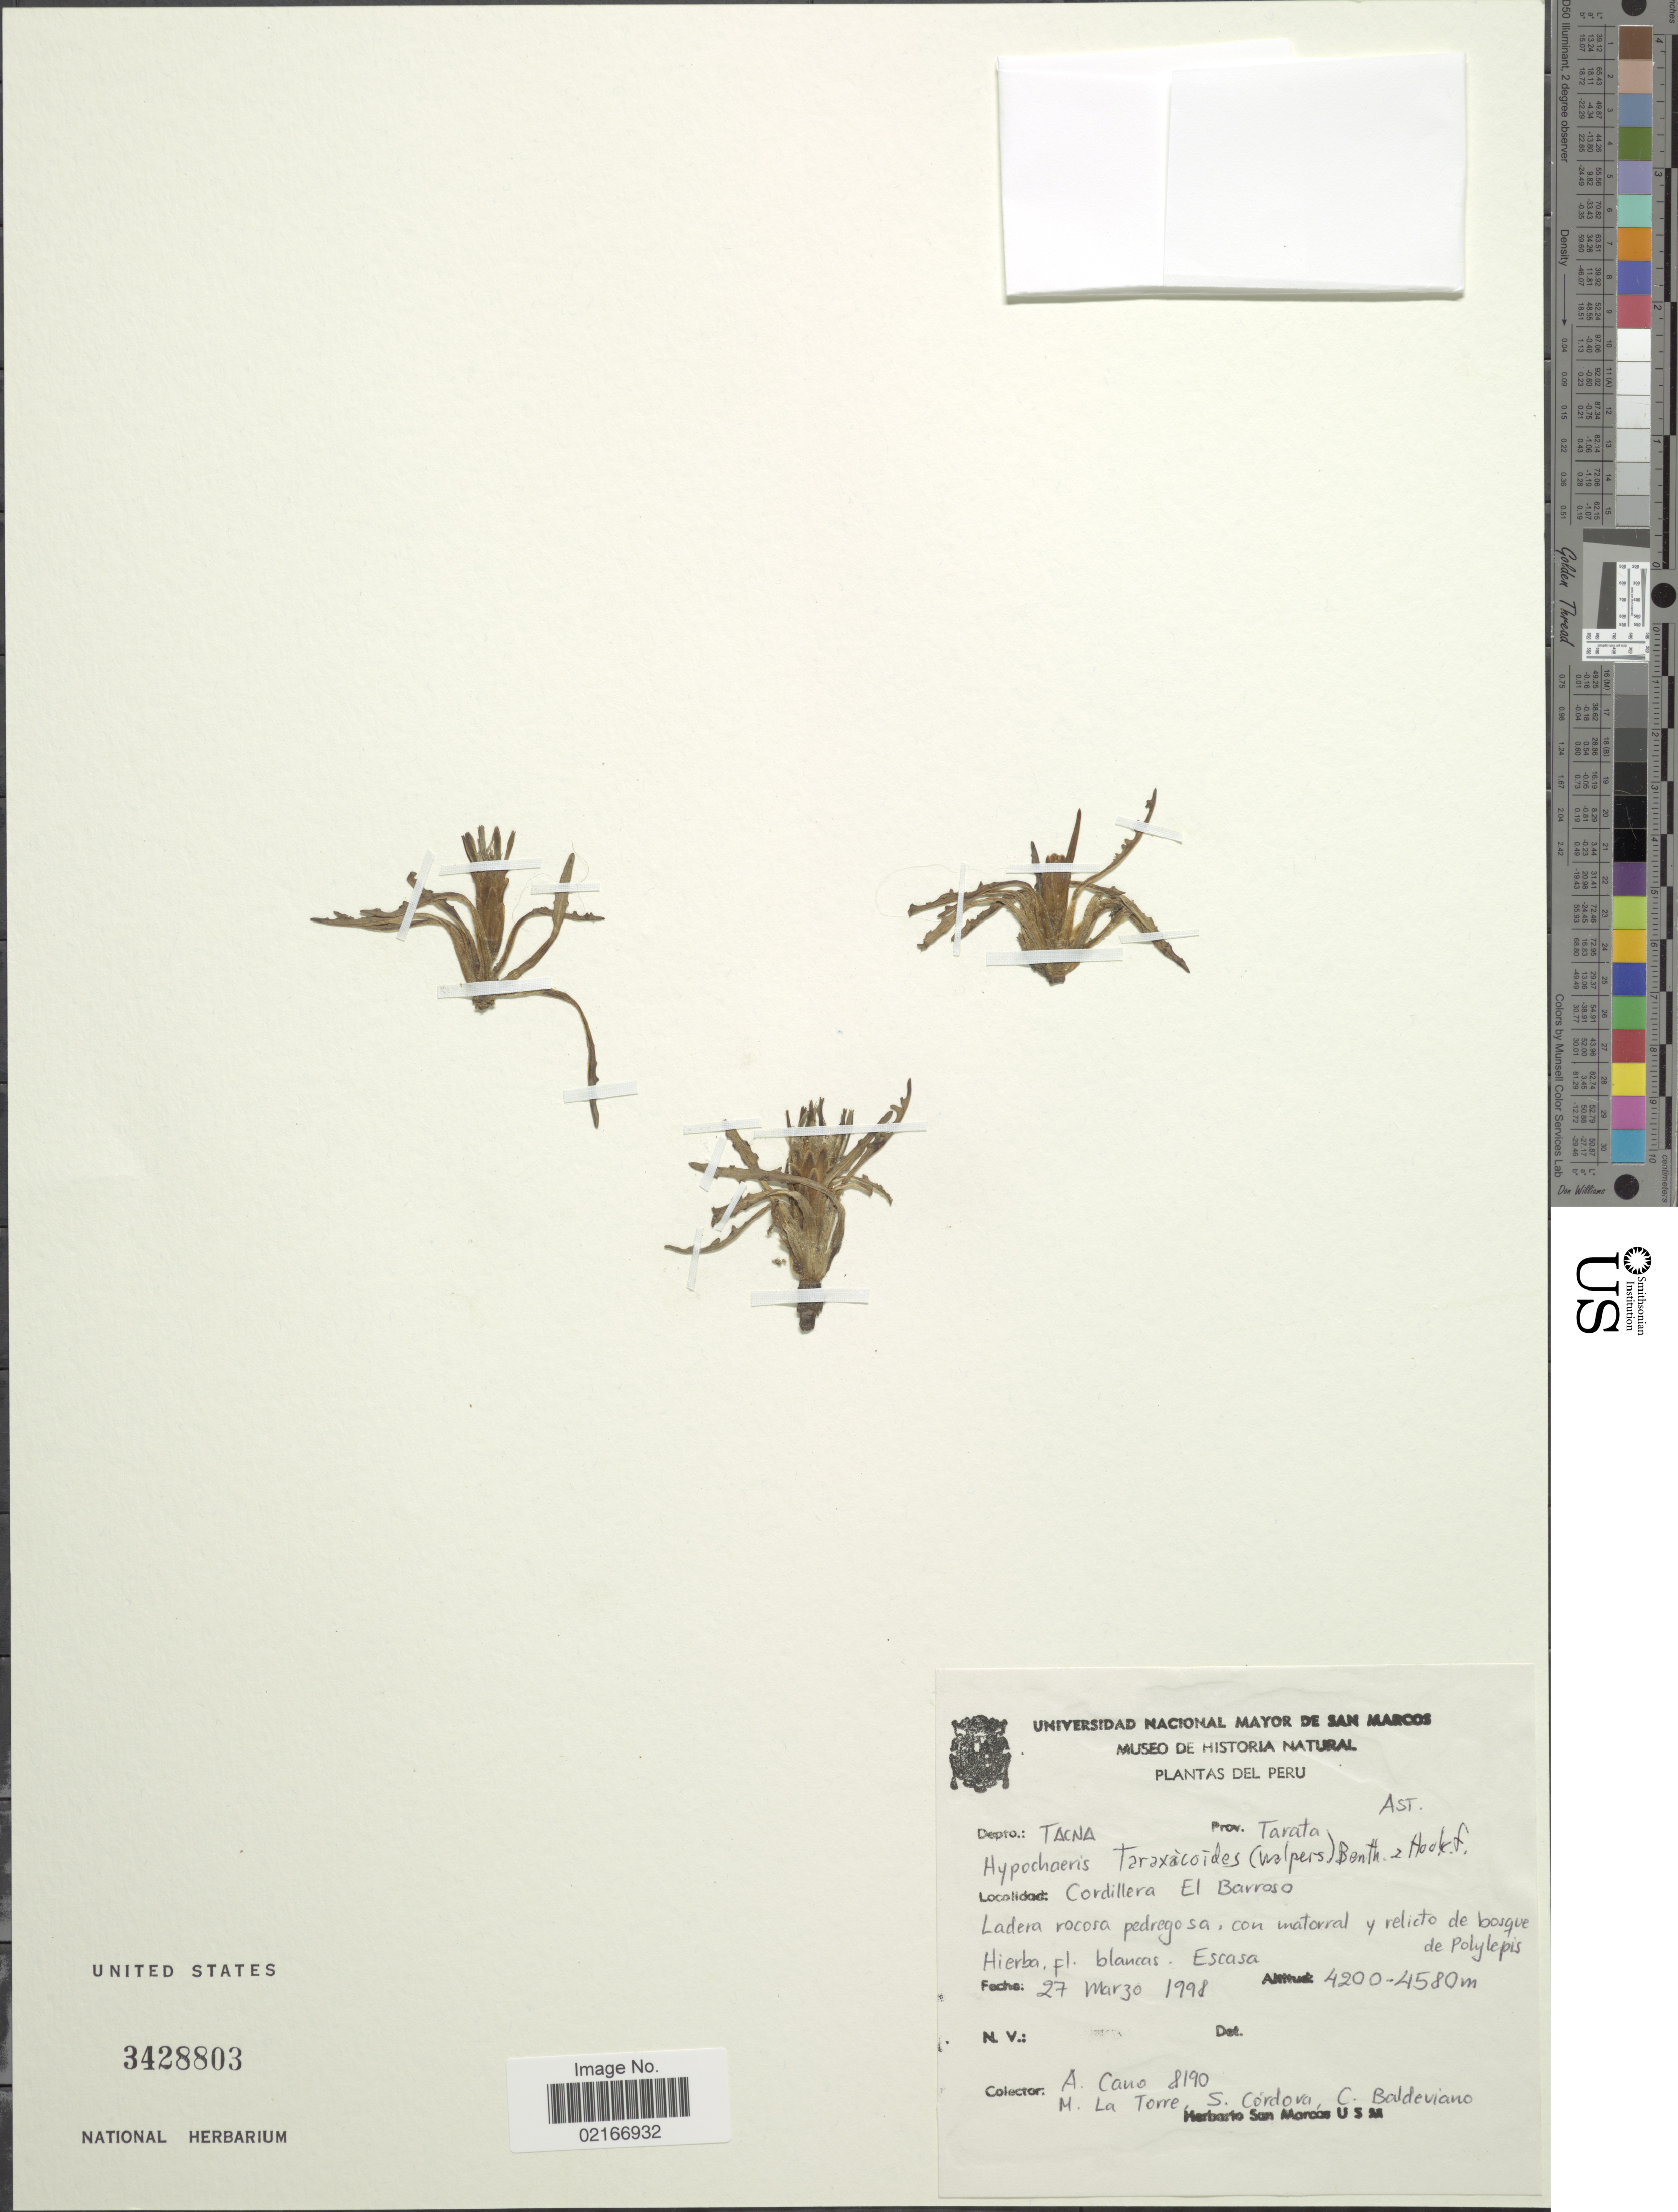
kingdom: Plantae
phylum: Tracheophyta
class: Magnoliopsida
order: Asterales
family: Asteraceae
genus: Hypochaeris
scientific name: Hypochaeris taraxacoides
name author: Ball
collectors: A. Cano, M. I. La Torre, S. Cordova & C. Baldevianio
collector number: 8190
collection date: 1998-03-27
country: Peru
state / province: Tacna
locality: Prov. Tarata. Cordillera El Barroso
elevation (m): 4200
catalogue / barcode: US 3428803